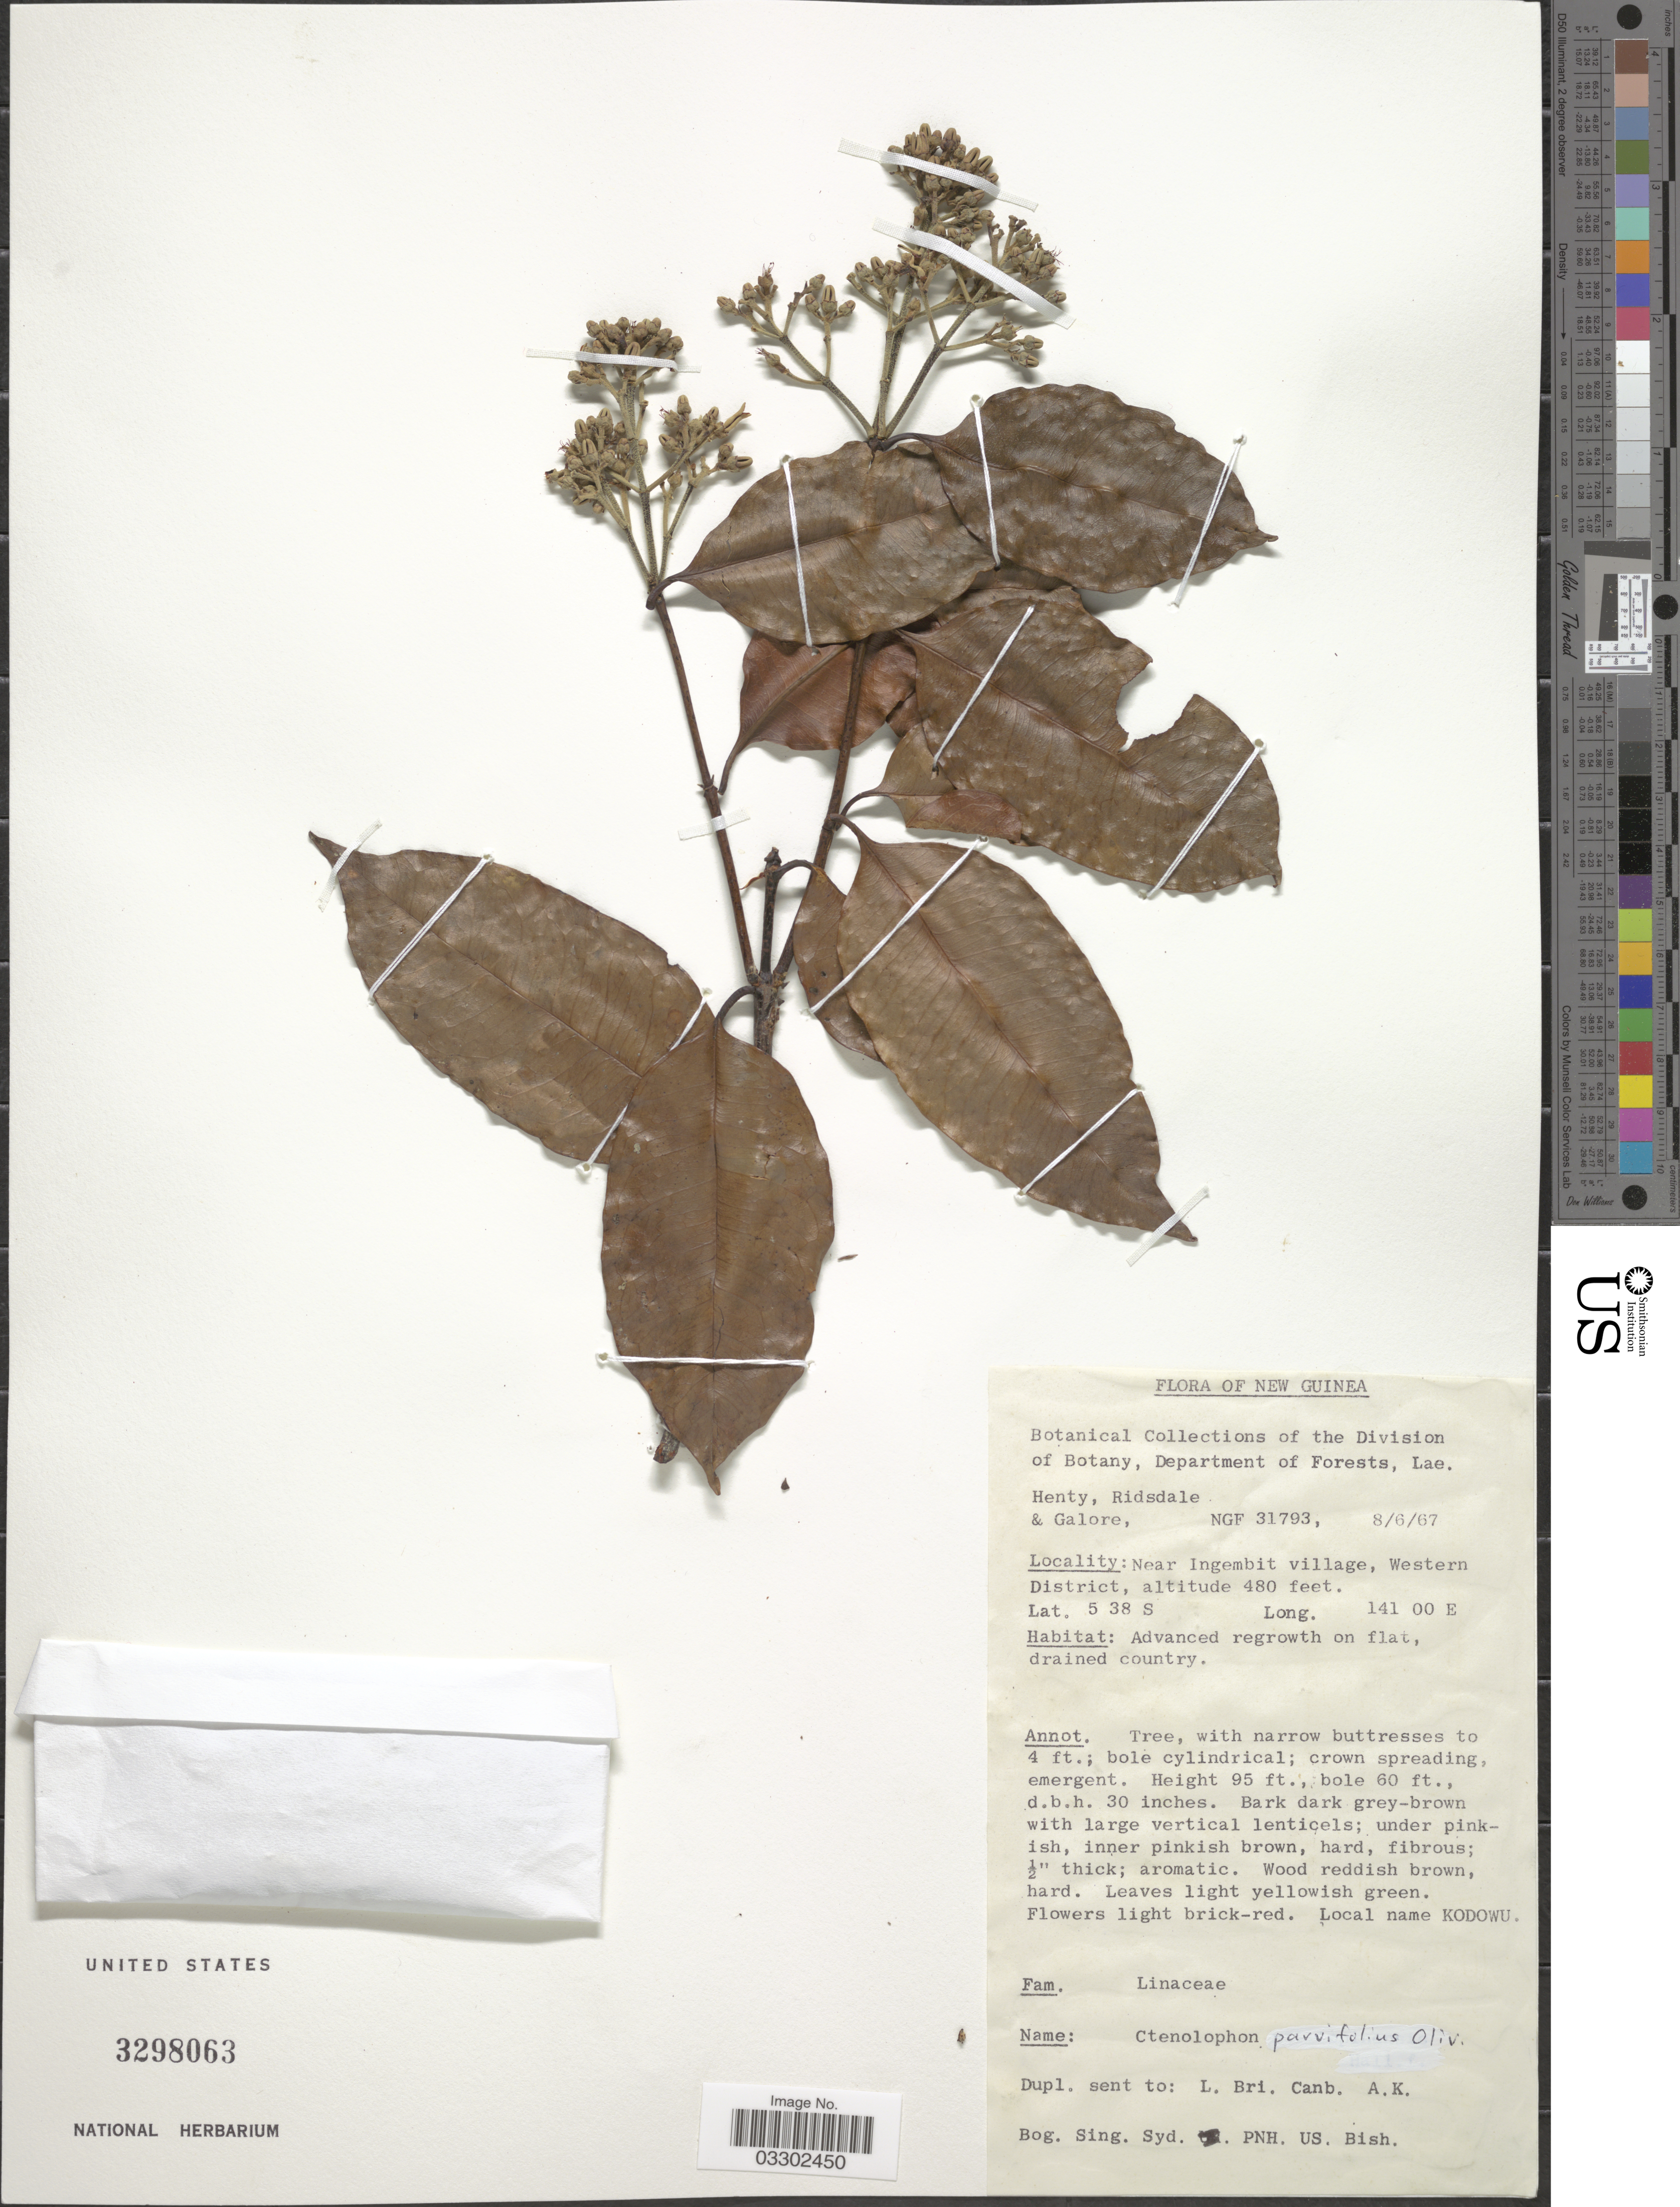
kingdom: Plantae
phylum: Tracheophyta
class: Magnoliopsida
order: Malpighiales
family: Ctenolophonaceae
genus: Ctenolophon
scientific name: Ctenolophon parvifolius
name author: Oliv.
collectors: -. Henty, -. Ridsdale & -. Galore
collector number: NGF 31793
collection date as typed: Transcribed d/m/y: 8/6/67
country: Papua New Guinea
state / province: Manus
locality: New Guinea. Near Ingembit village, Western District.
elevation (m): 146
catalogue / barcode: US 3298063